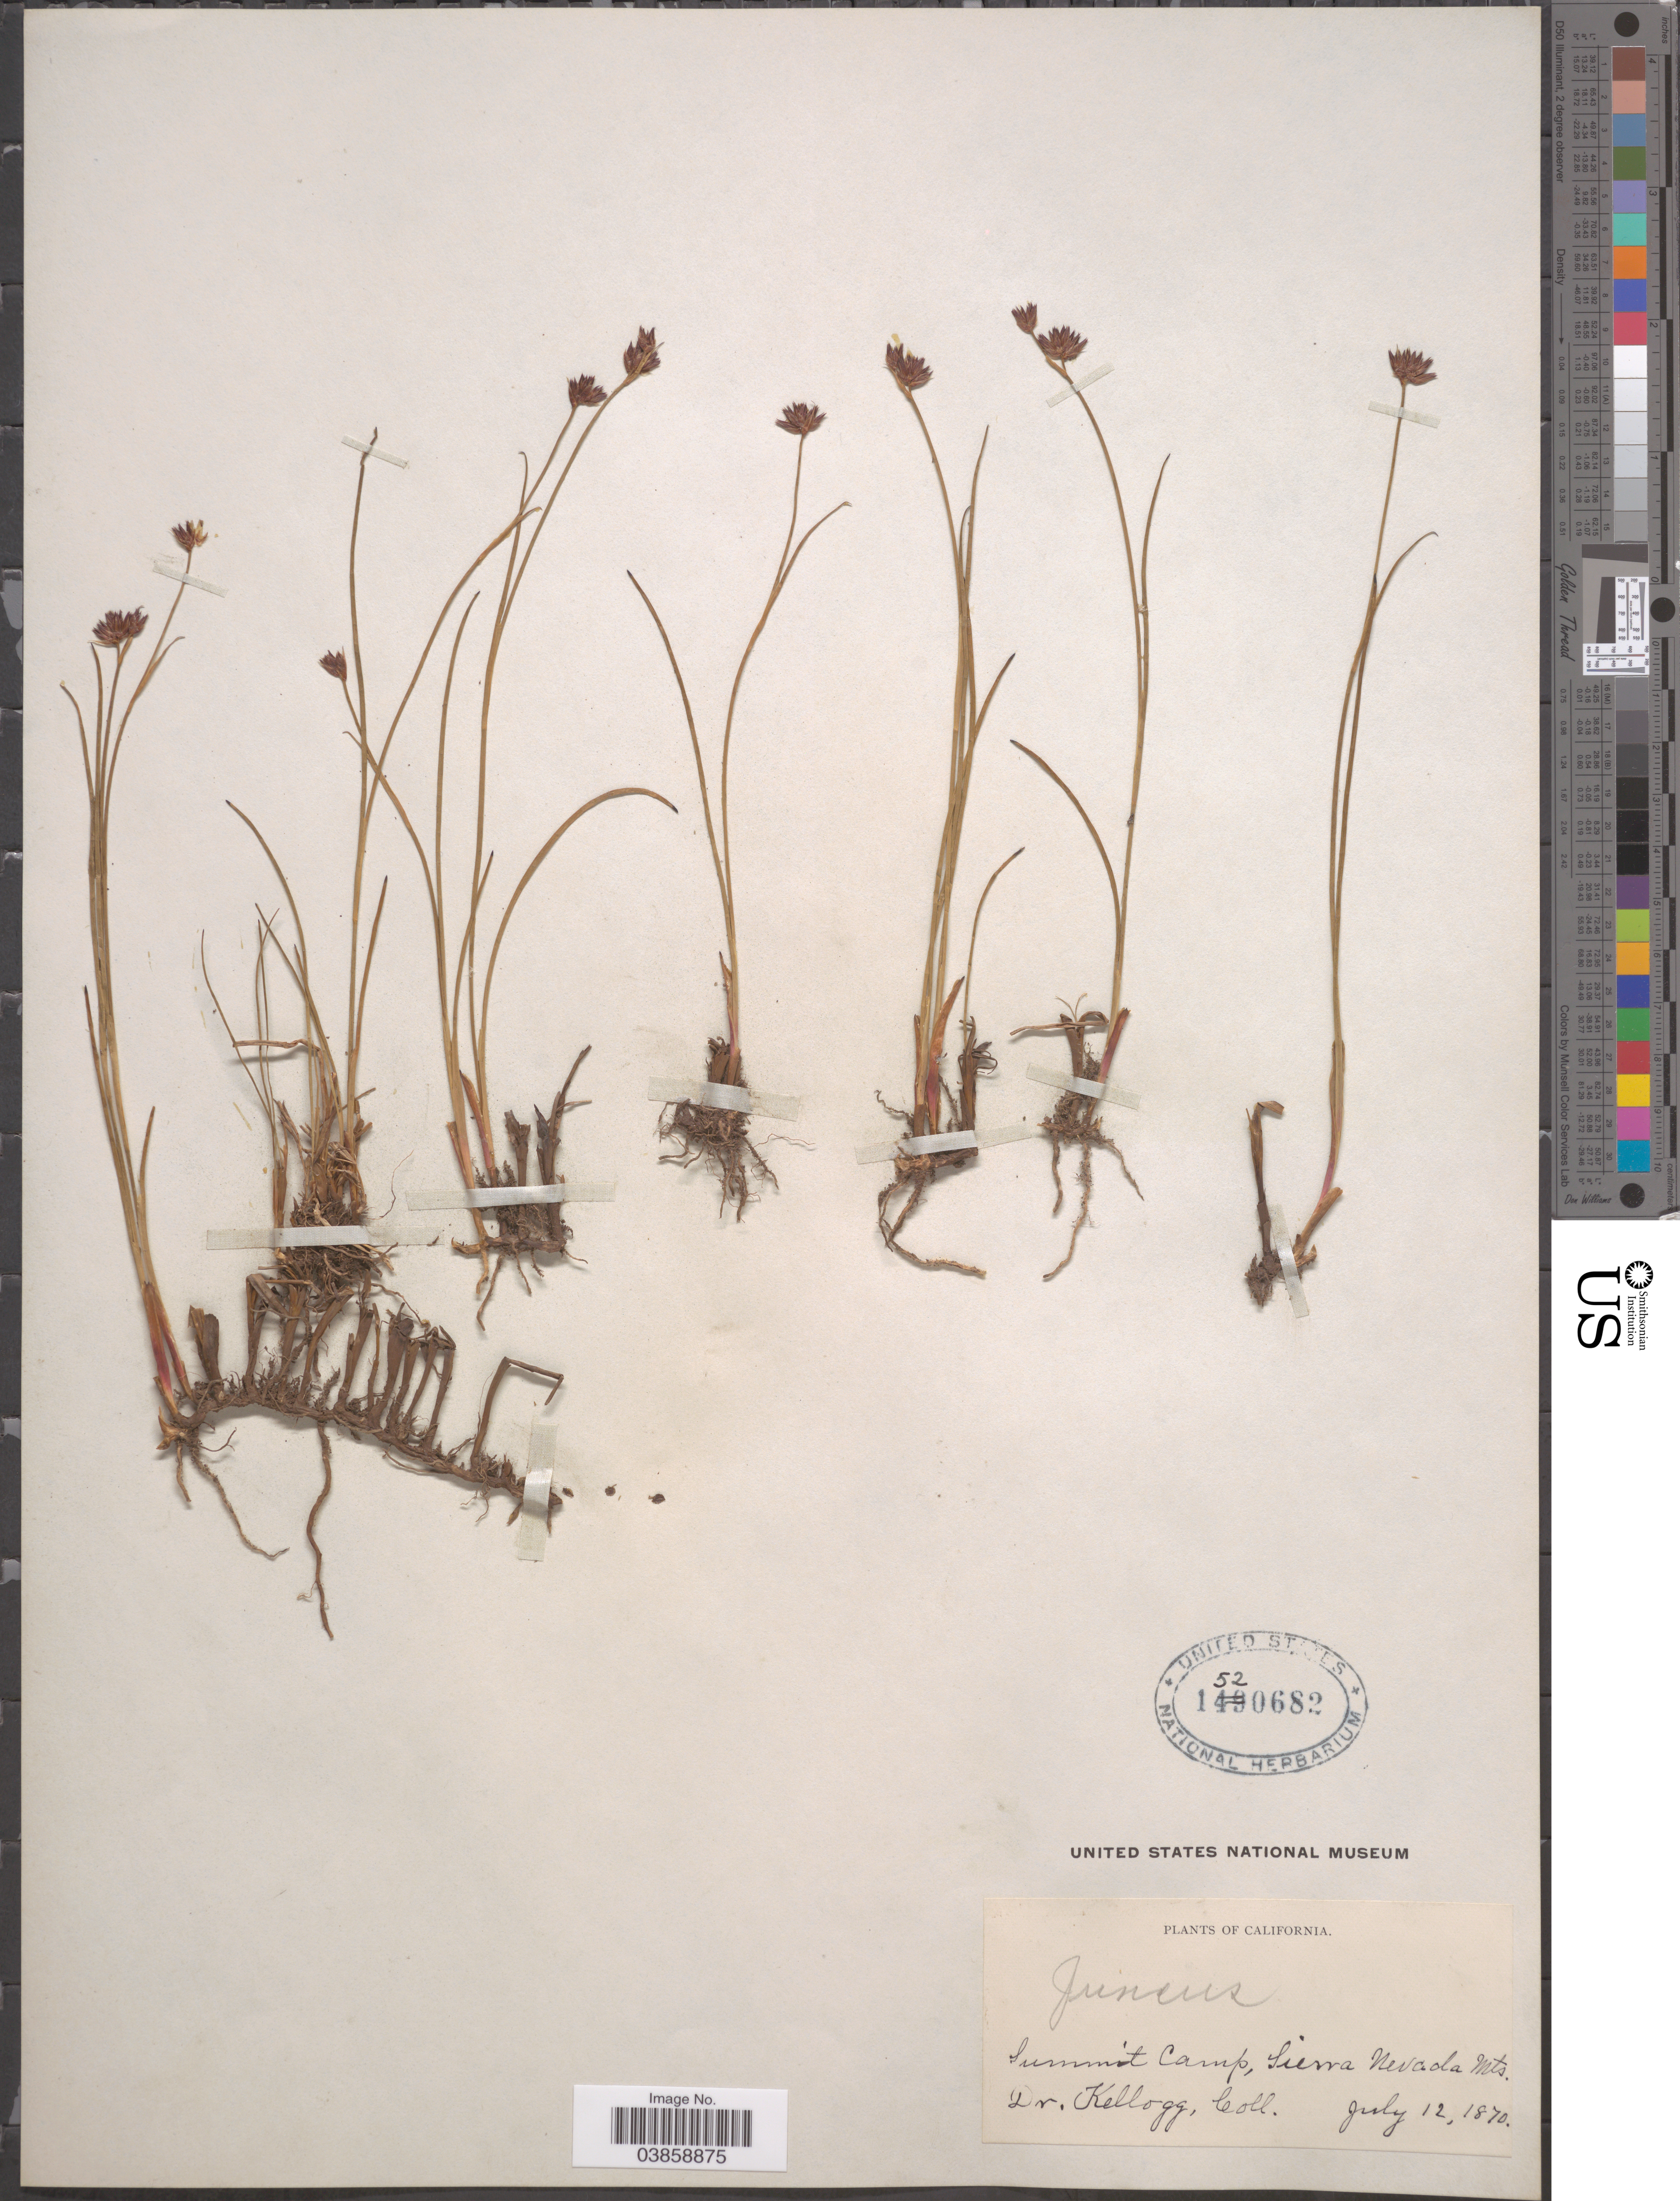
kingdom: Plantae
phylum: Tracheophyta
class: Liliopsida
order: Poales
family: Juncaceae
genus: Juncus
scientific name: Juncus sp.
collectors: -- Kellogg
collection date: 1870-07-12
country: United States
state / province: California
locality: Summit Camp, Sierra Nevada Mts.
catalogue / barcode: US 1520682